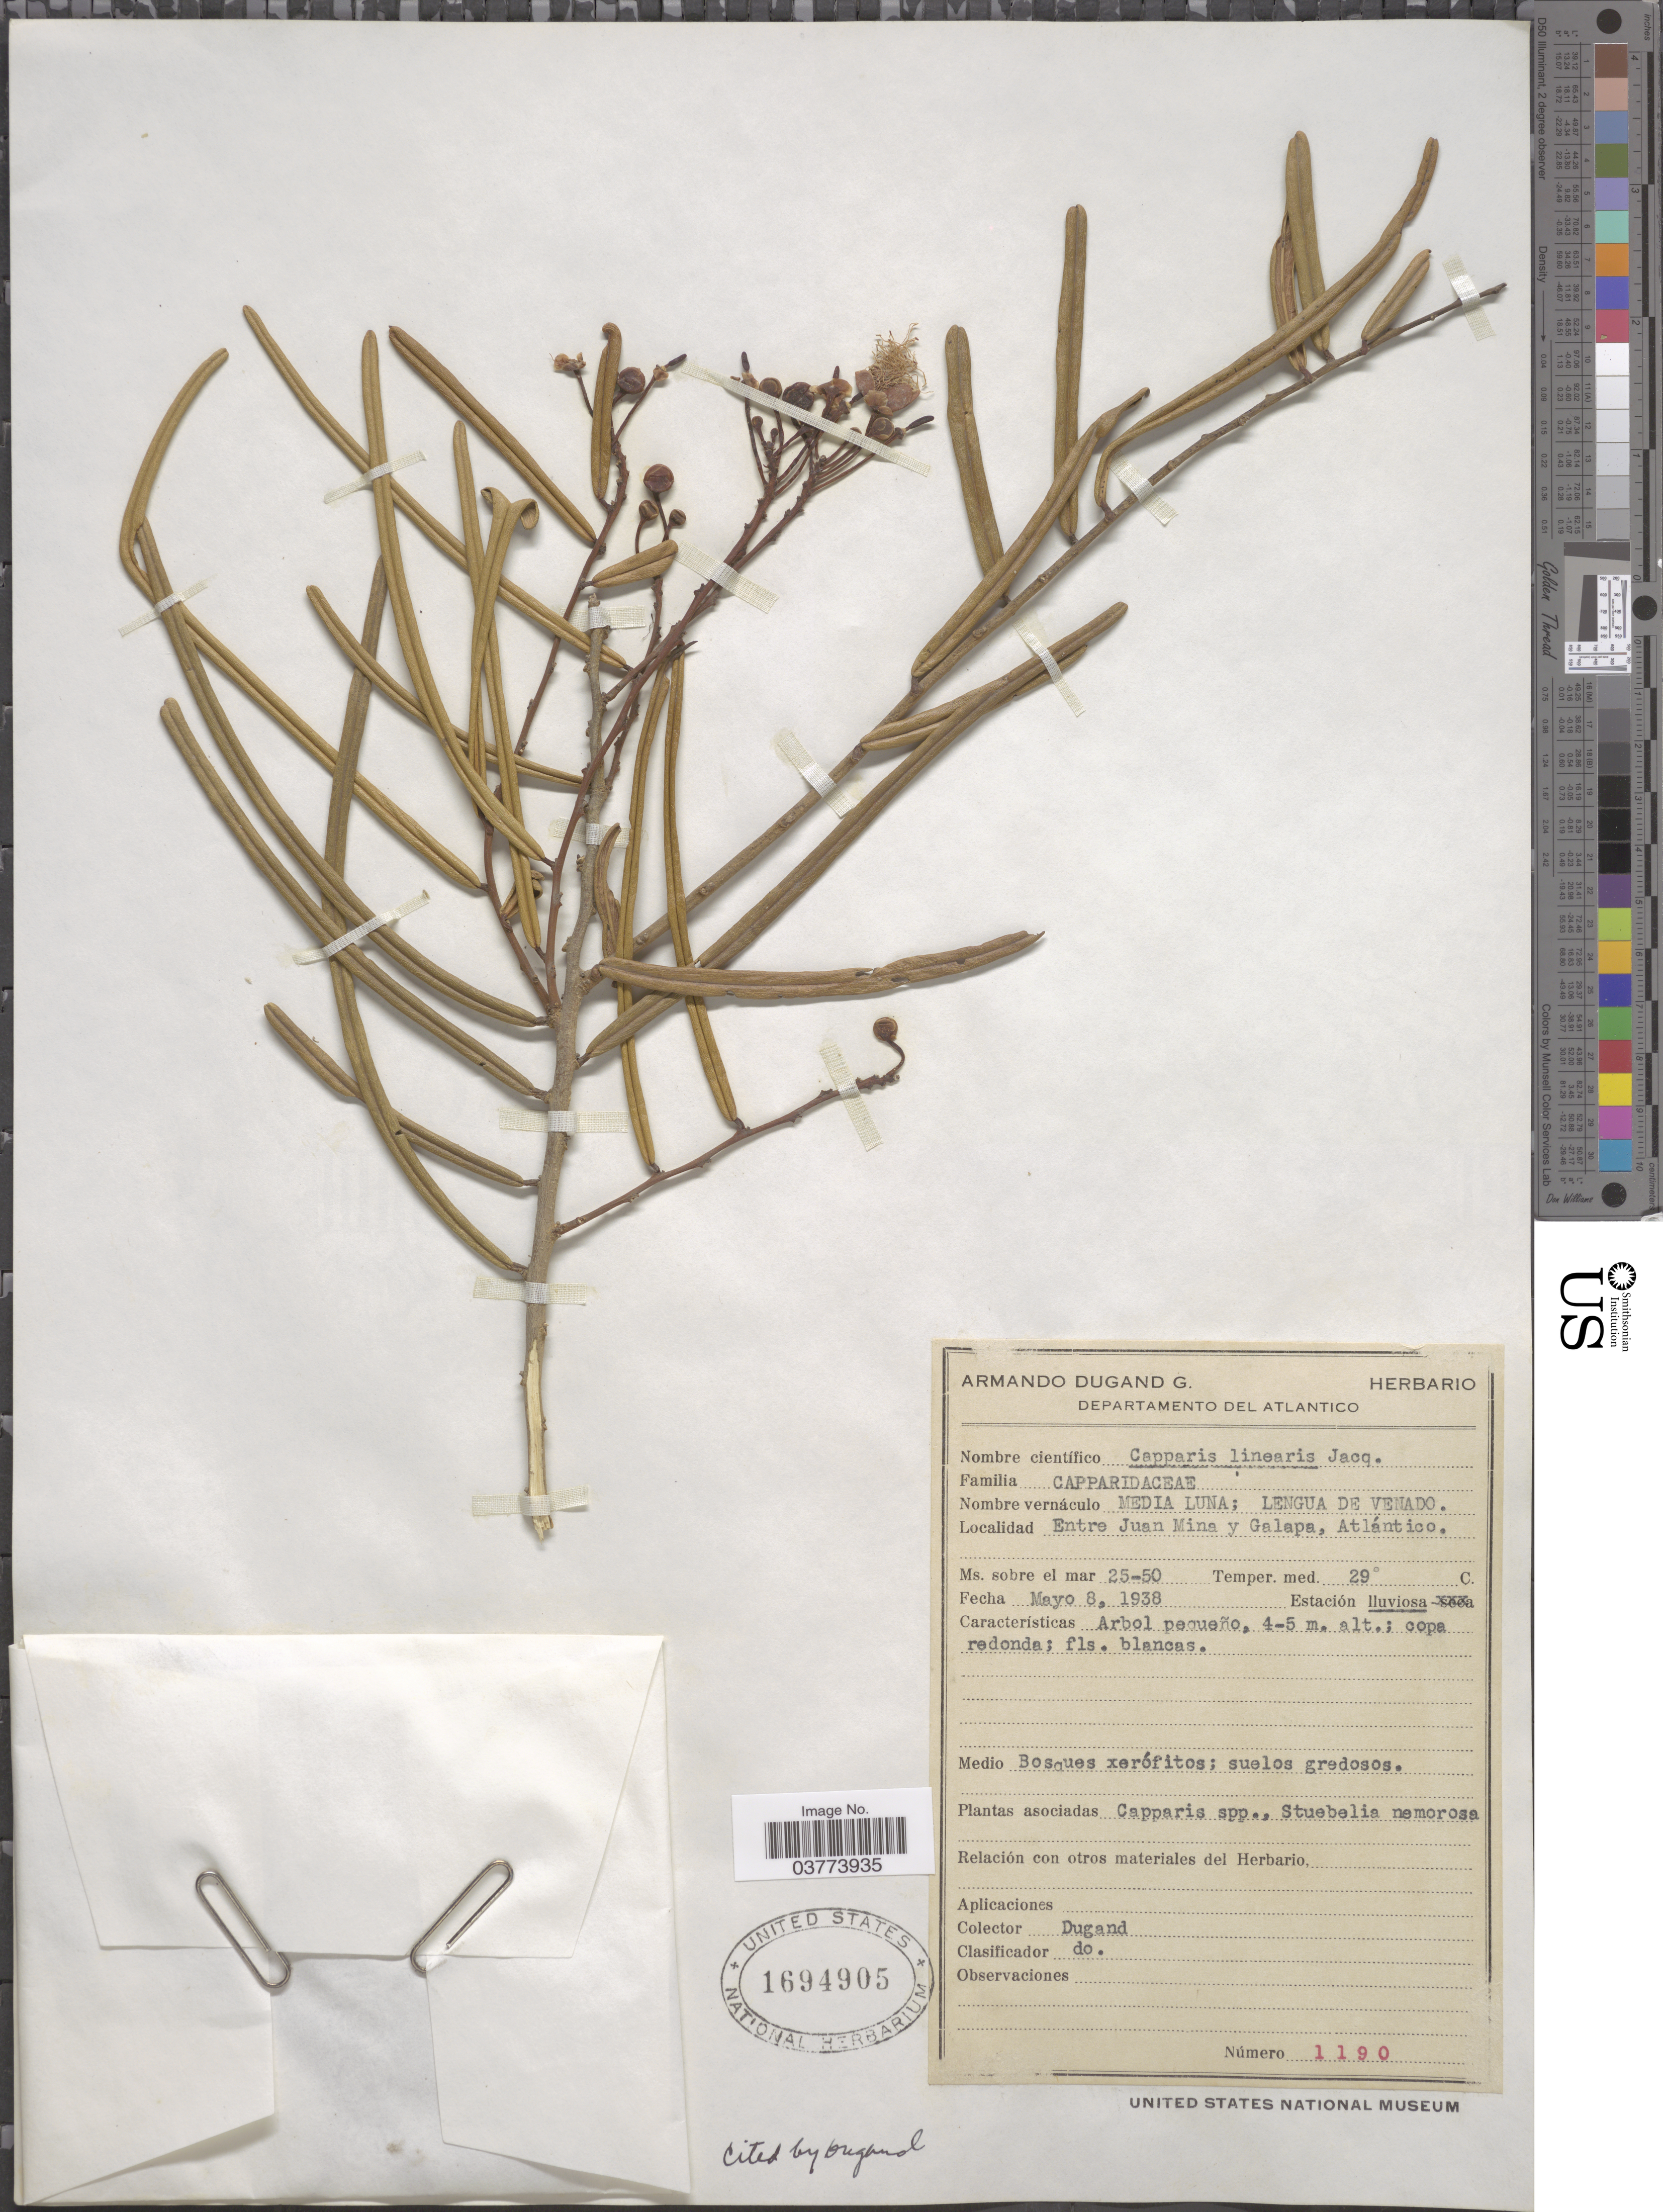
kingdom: Plantae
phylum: Tracheophyta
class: Magnoliopsida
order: Brassicales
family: Capparaceae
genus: Cynophalla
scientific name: Cynophalla linearis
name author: (Jacq.) J. Presl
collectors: A. Dugand G.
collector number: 1190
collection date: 1938-05-08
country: Colombia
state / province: Atlántico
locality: Departamento del Atlantico. Entre Juan Mina y Galapa.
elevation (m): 25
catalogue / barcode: US 1694905